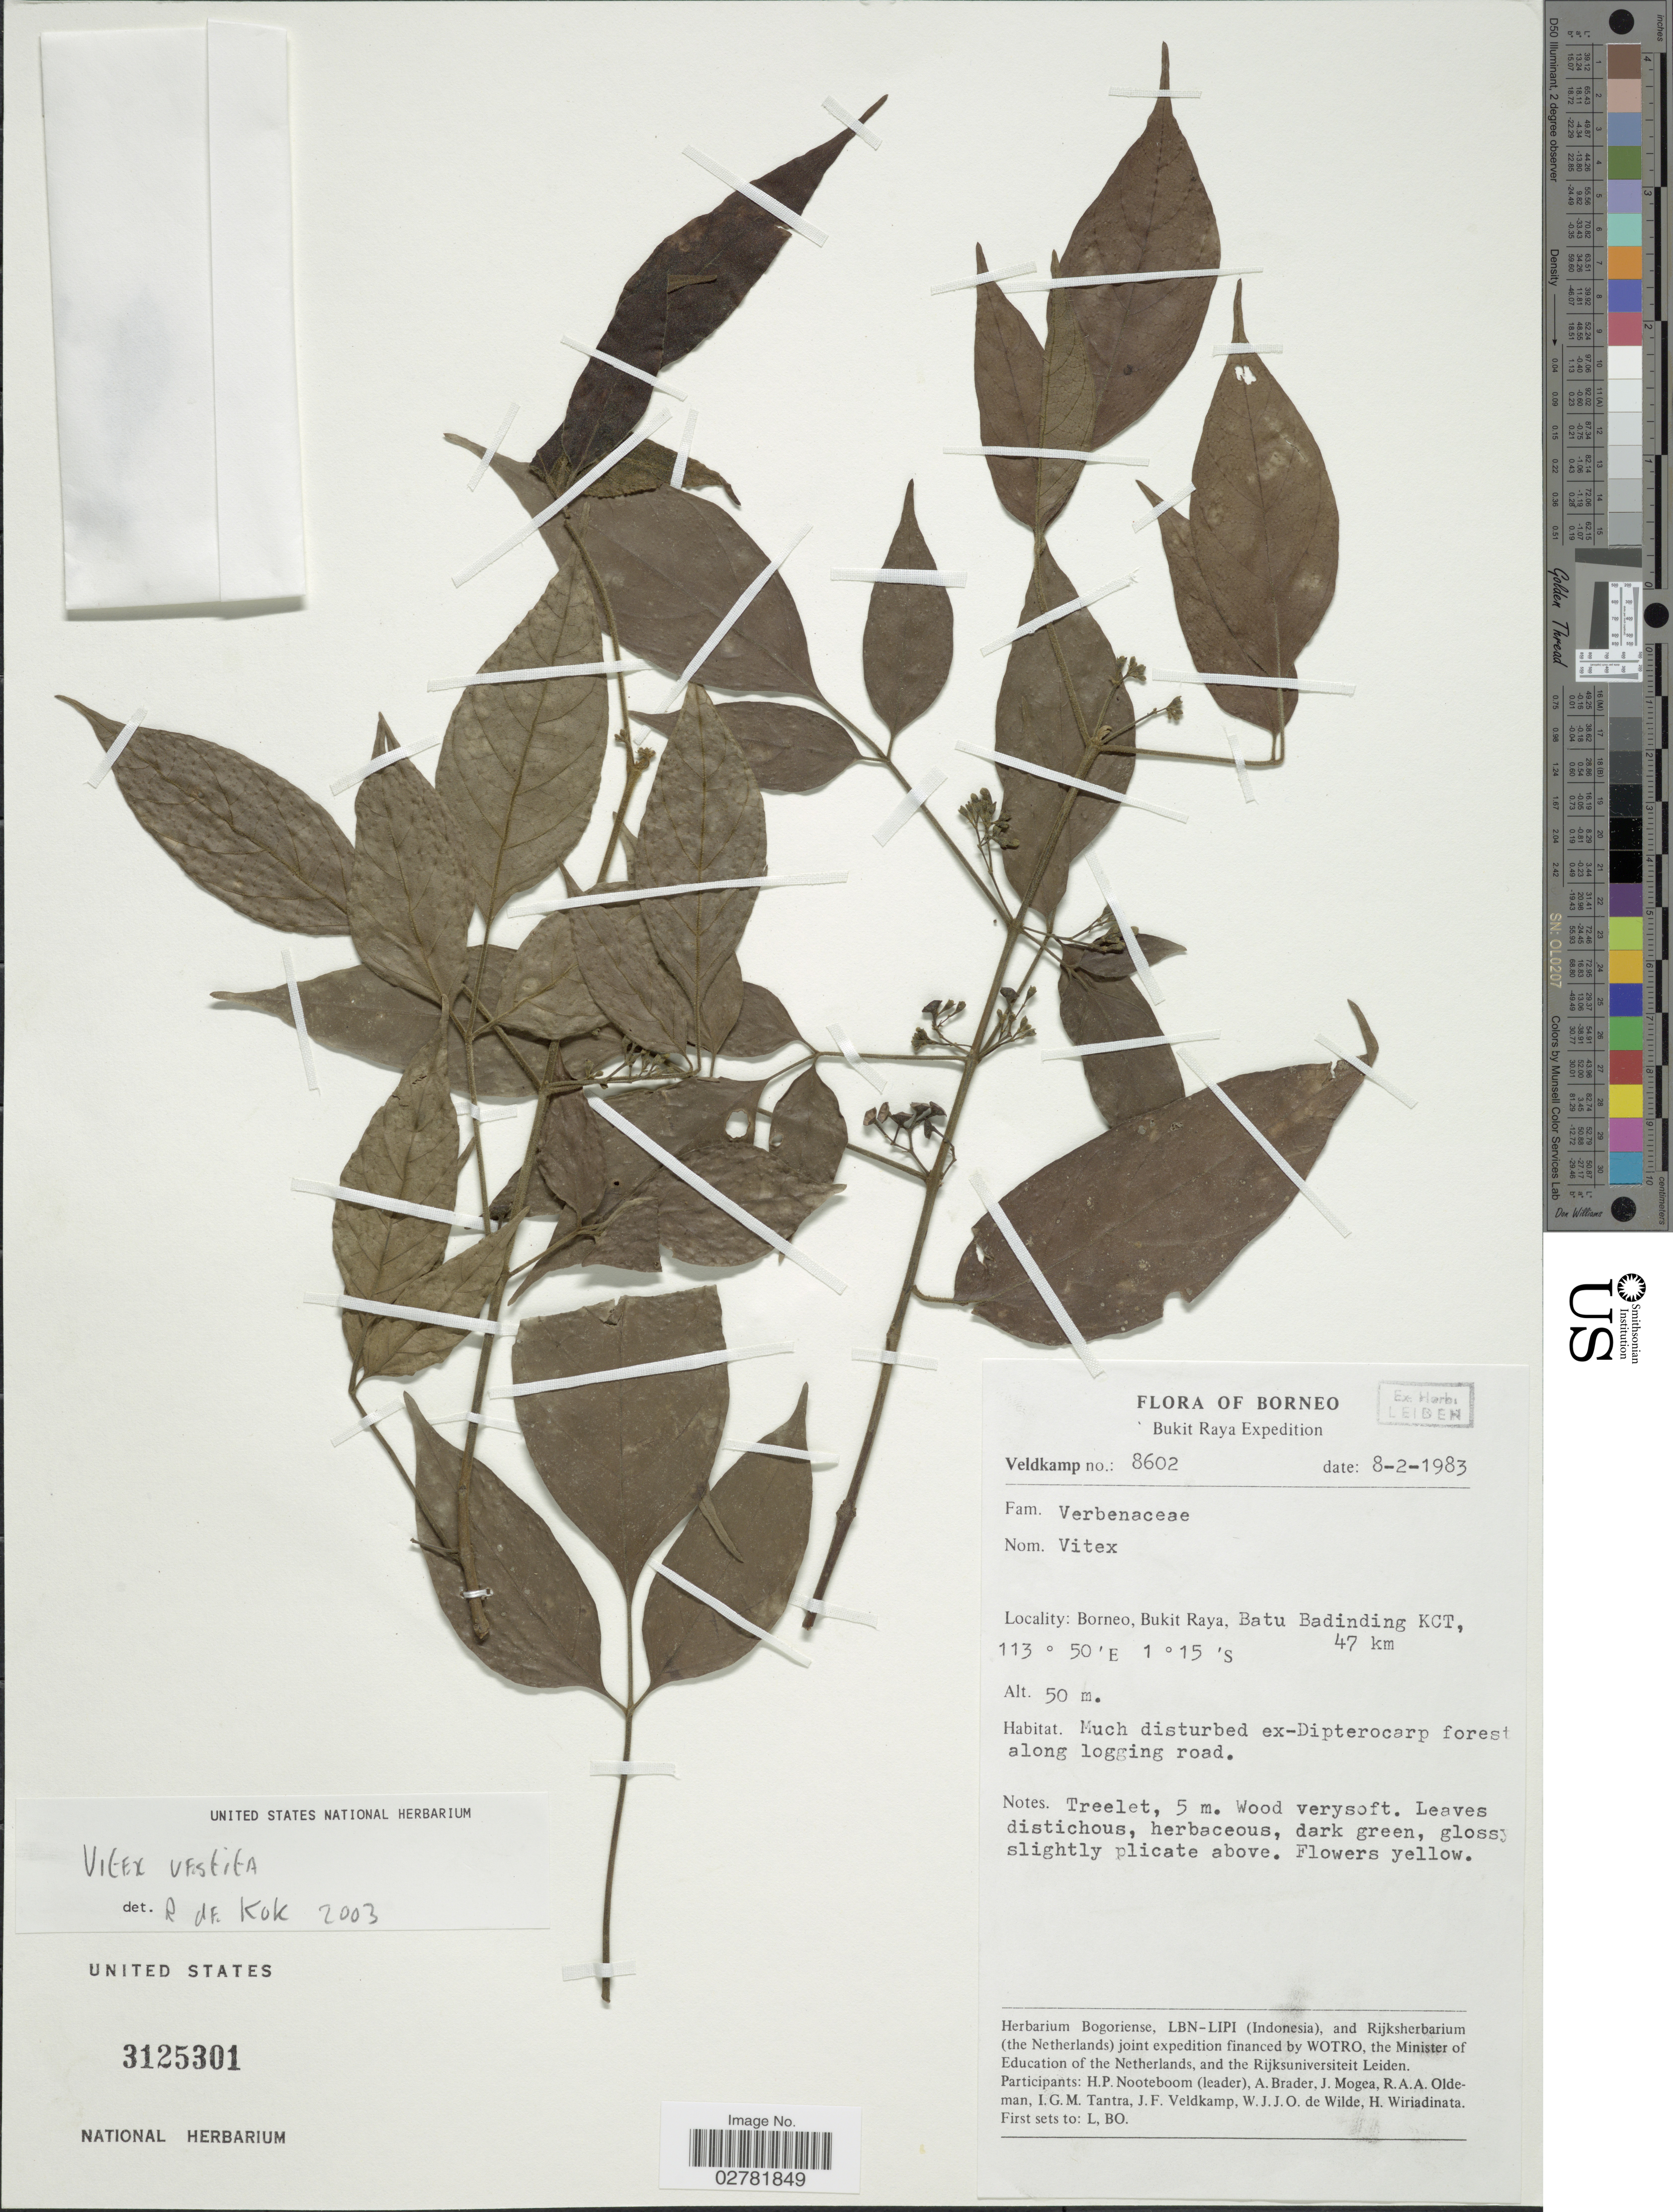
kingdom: Plantae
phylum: Tracheophyta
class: Magnoliopsida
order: Lamiales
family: Lamiaceae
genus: Vitex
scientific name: Vitex vestita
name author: Wall. ex Walp.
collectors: J. F. Veldkamp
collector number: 8602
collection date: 1983-02-08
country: Indonesia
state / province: Kalimantan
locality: Borneo, Bukit Raya, Batu Badinding KCT, 47 km.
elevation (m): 50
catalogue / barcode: US 3125301